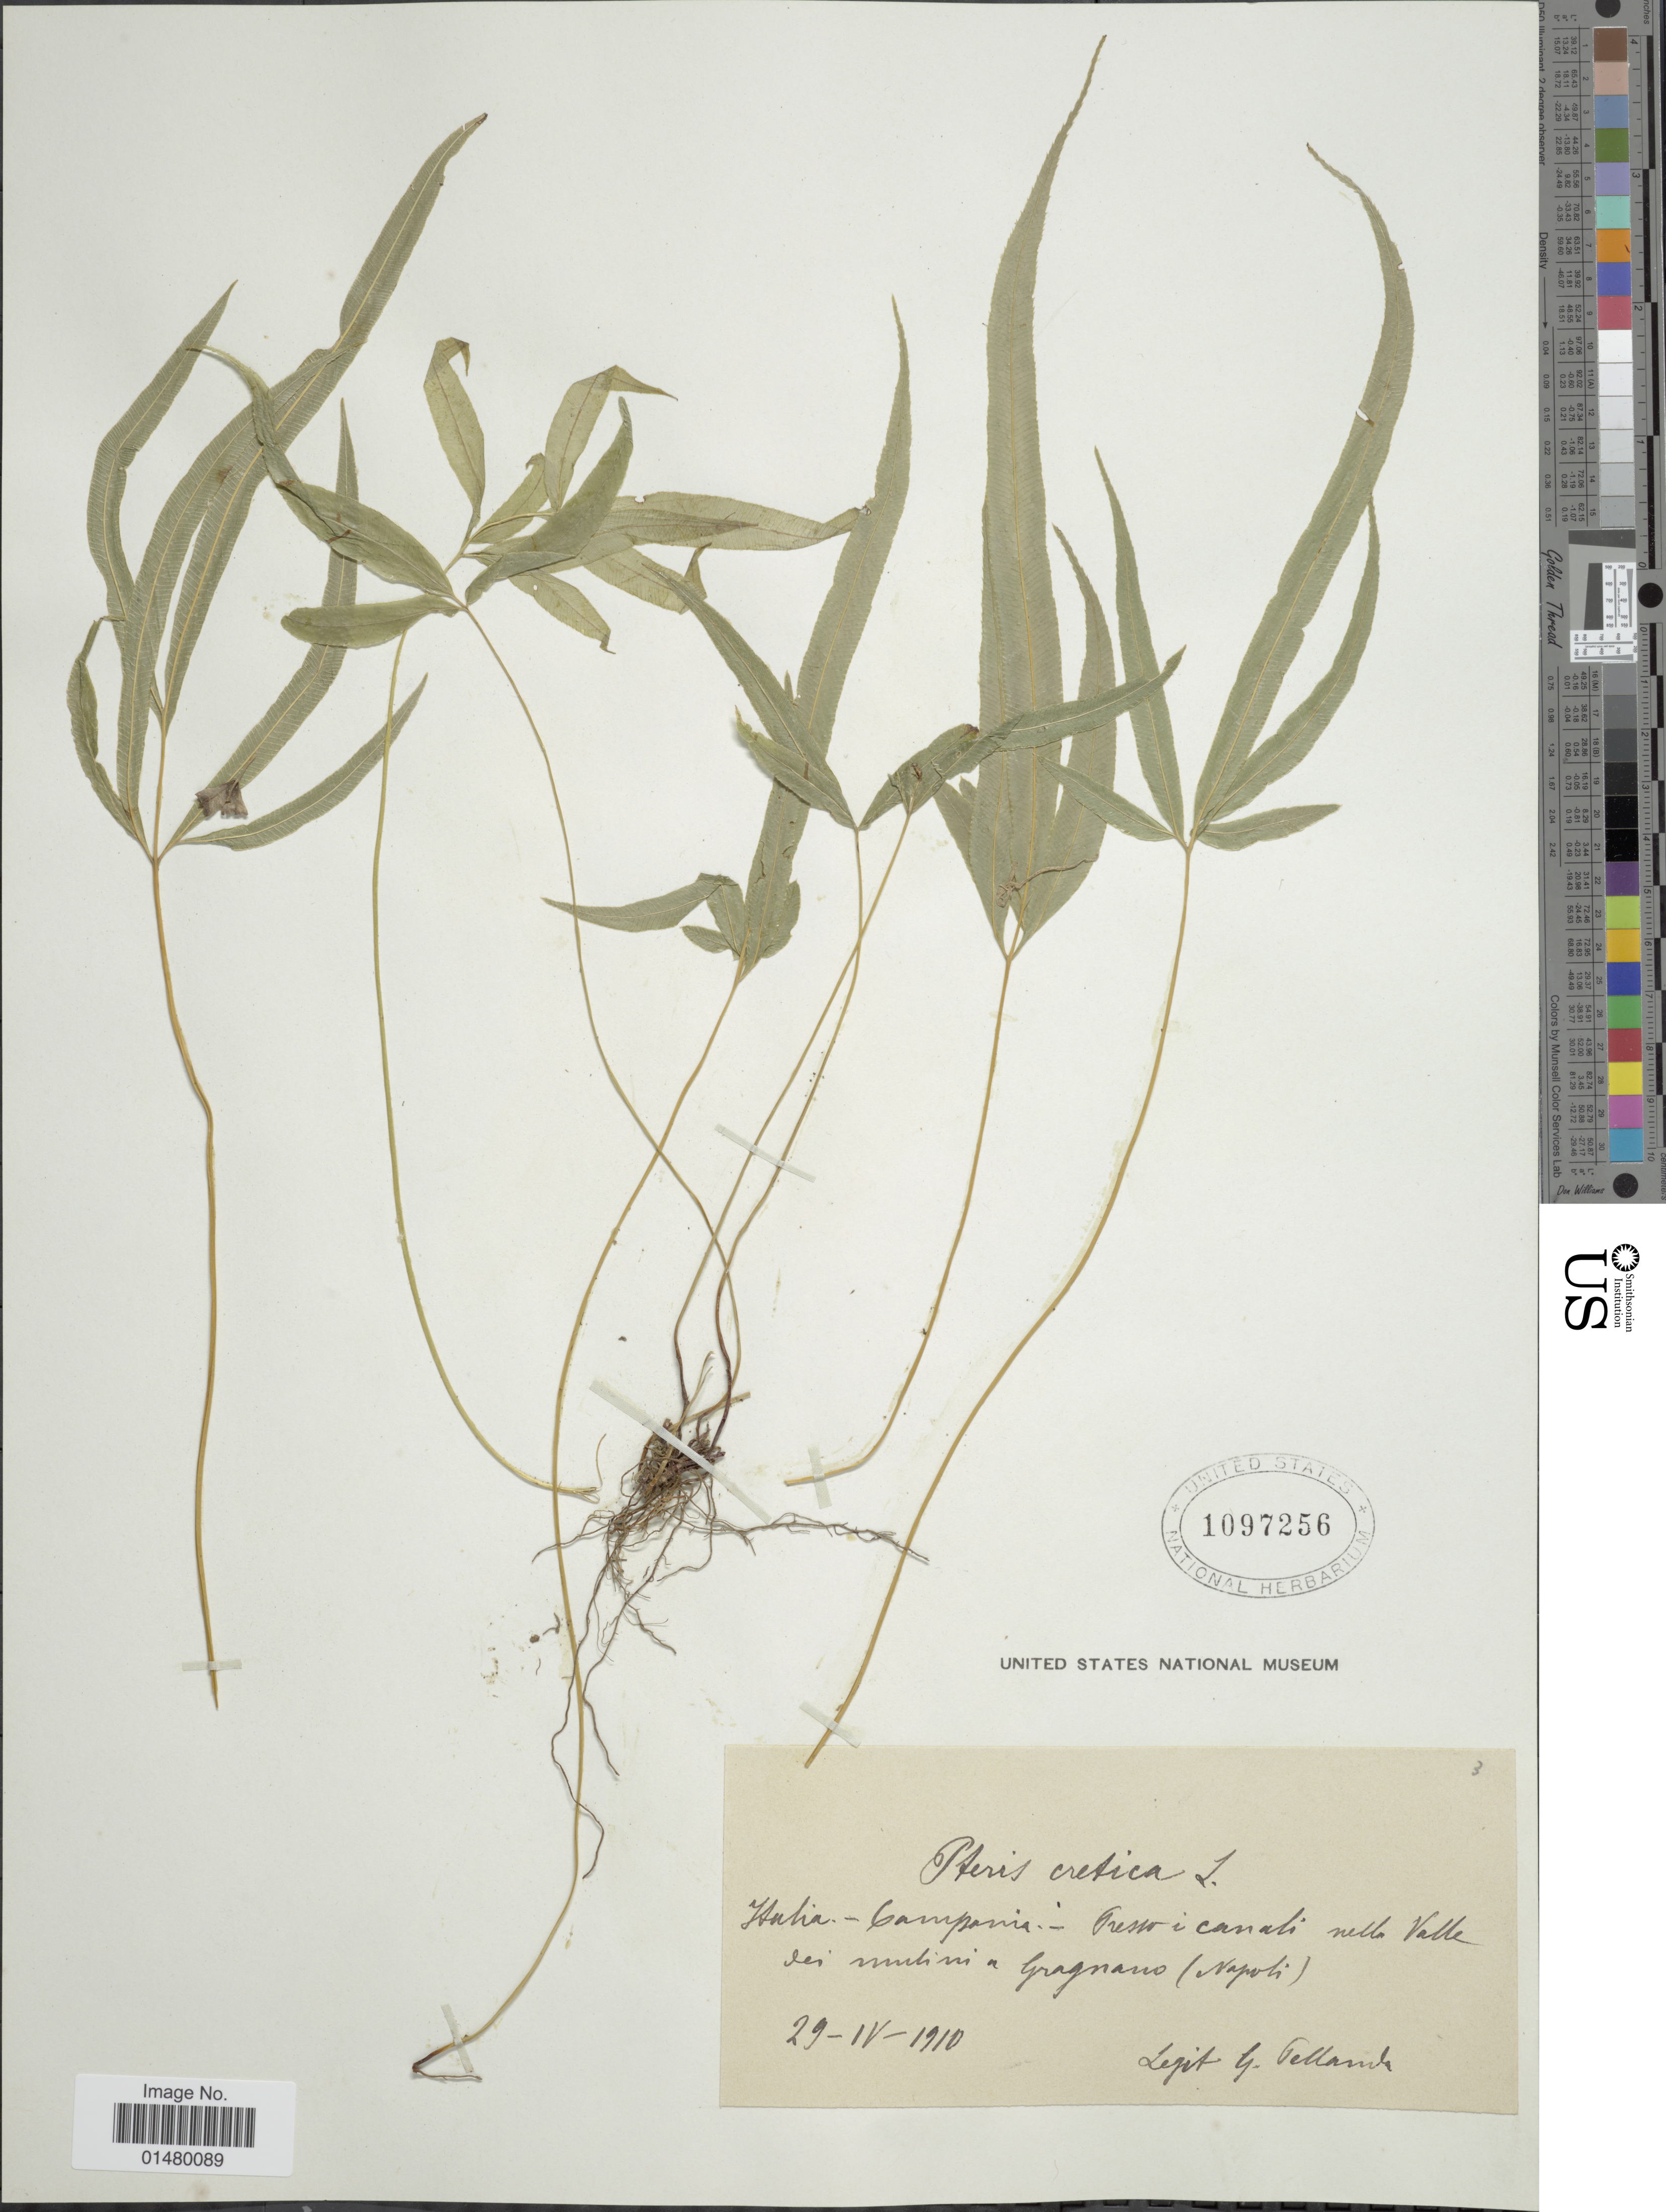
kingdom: Plantae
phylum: Tracheophyta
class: Polypodiopsida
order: Polypodiales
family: Pteridaceae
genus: Pteris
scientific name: Pteris cretica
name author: L.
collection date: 1910-04-29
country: Italy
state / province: Campania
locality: Campania - Presso i canali nello Valle dei Mulini a Gragnano (Napoli)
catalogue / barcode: US 1097256